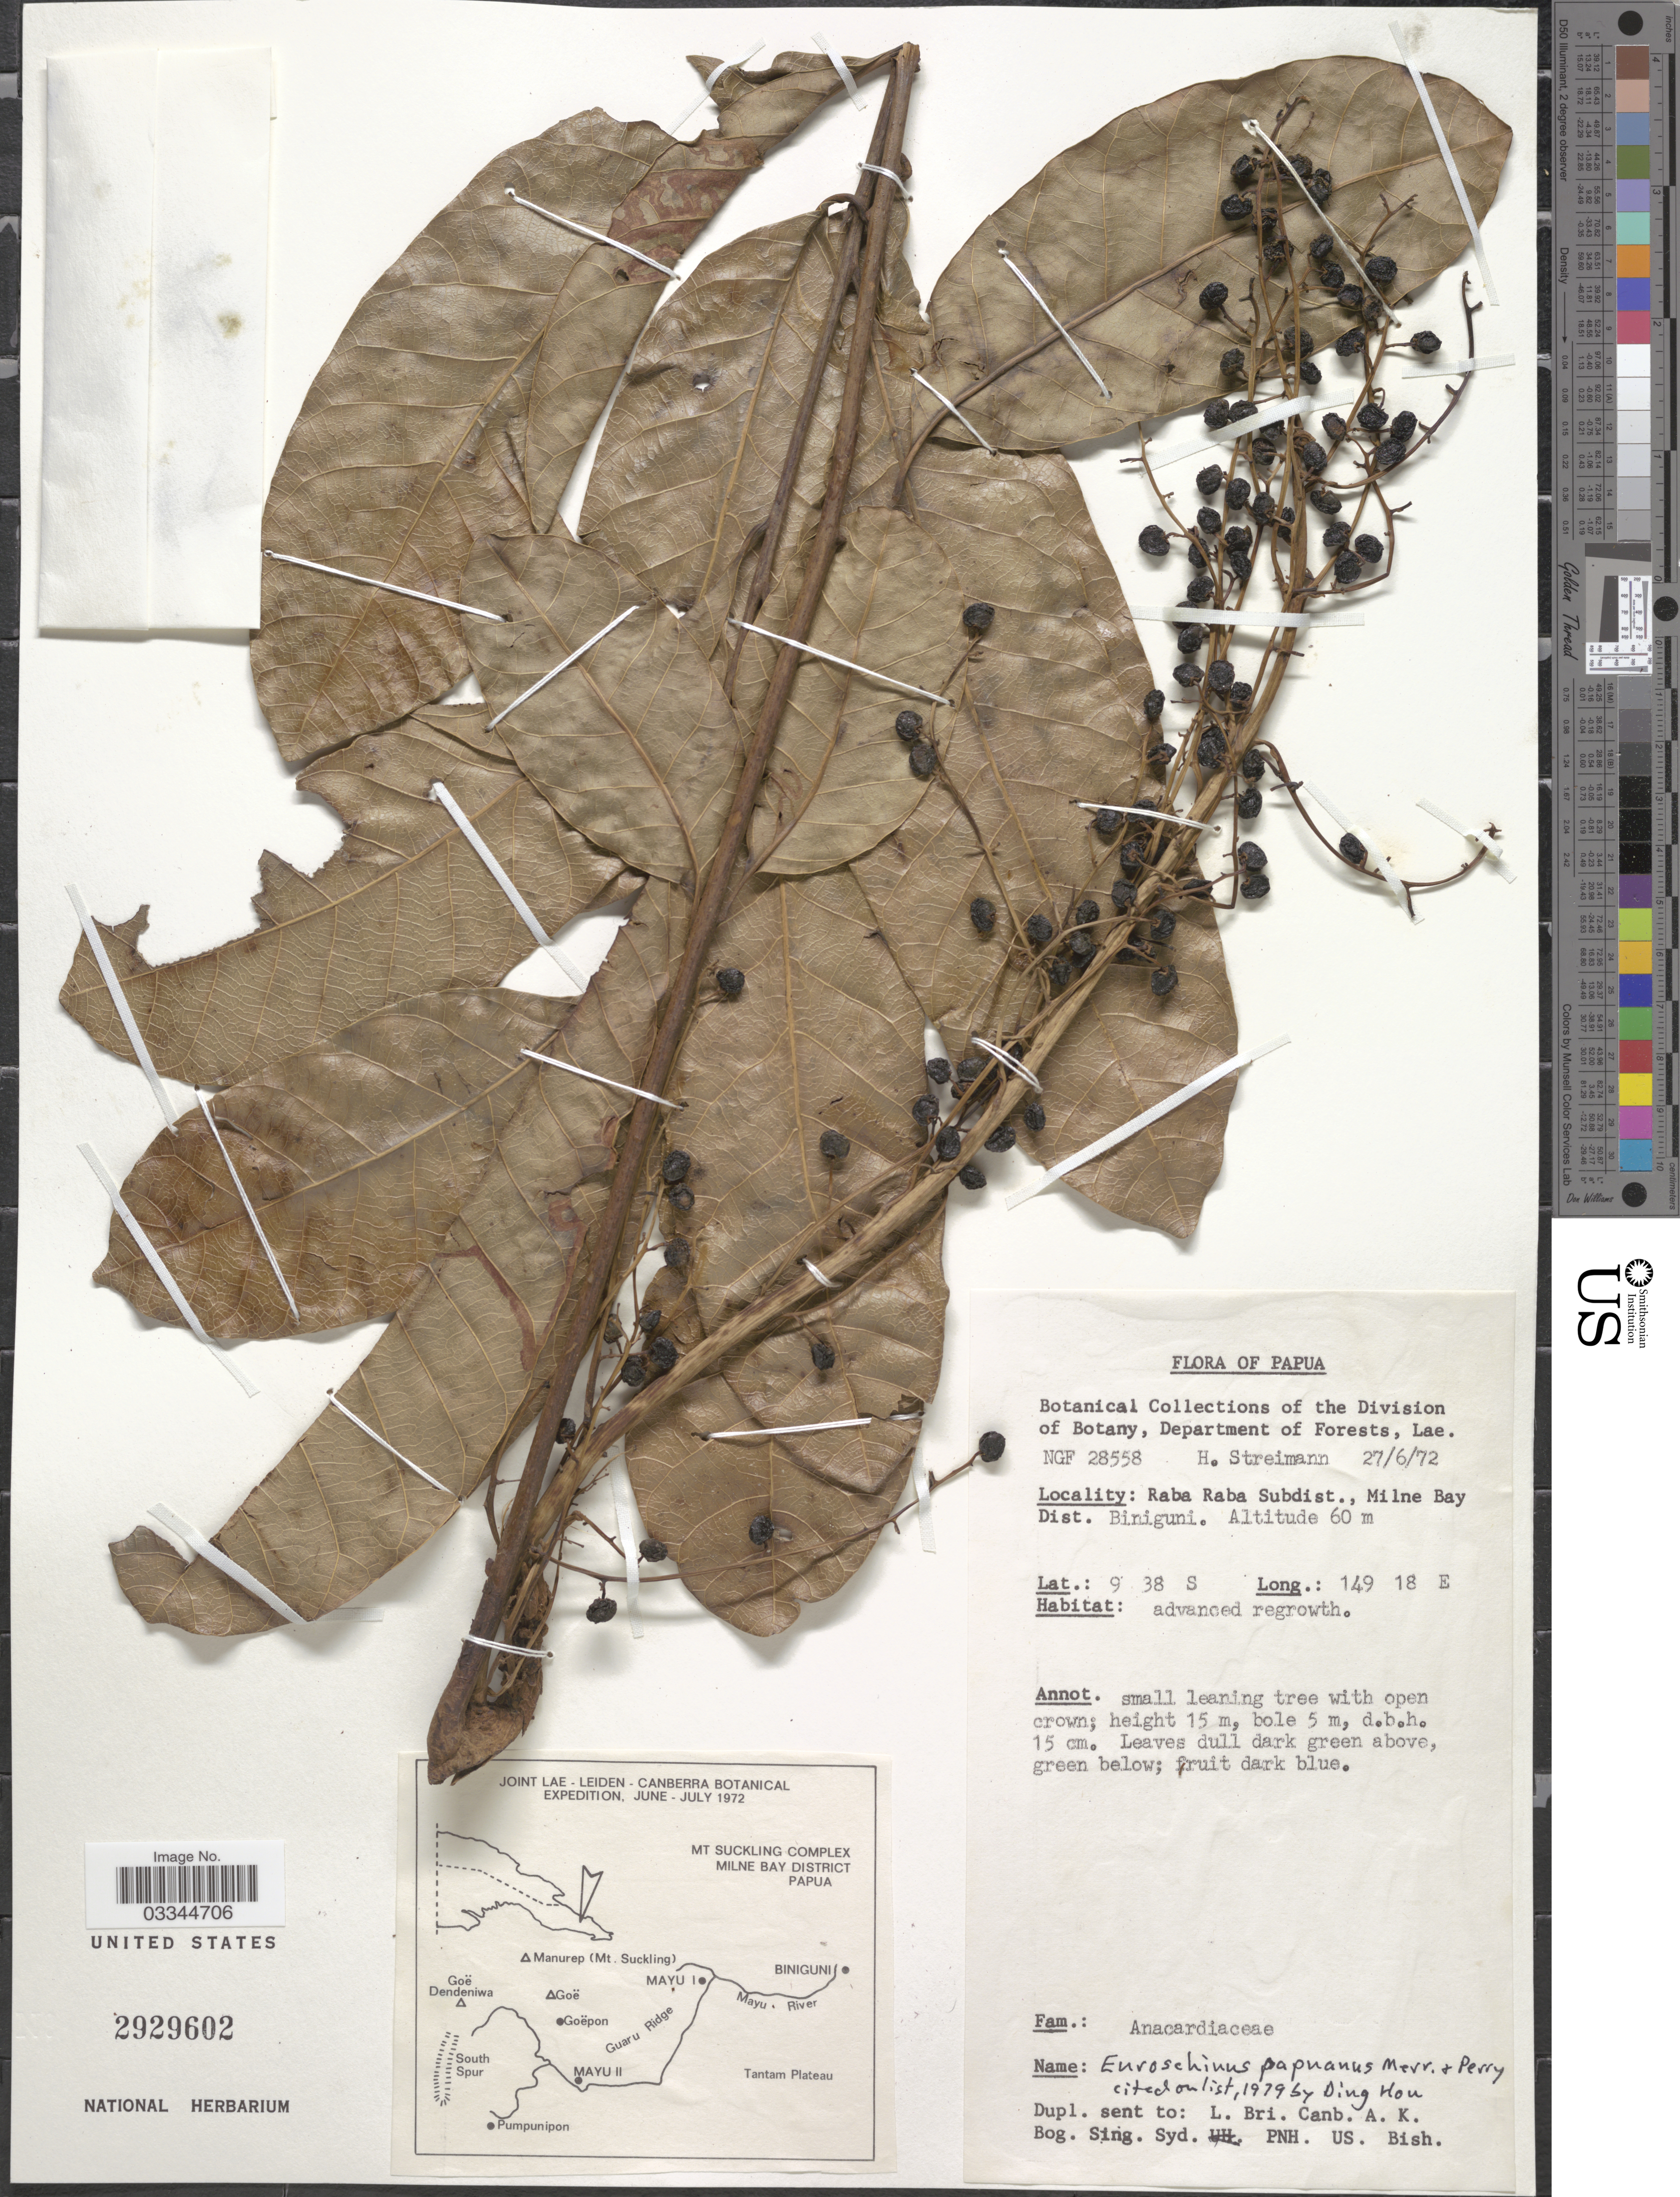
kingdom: Plantae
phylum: Tracheophyta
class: Magnoliopsida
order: Sapindales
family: Anacardiaceae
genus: Euroschinus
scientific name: Euroschinus papuanus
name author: Merr. & L.M. Perry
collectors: H. Streimann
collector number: NGF28558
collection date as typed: Transcribed d/m/y: 27/6/72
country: Papua New Guinea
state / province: Milne Bay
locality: Papua, Raba Raba Subdist., Milne Bay Dist. Biniguni.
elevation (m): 60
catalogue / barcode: US 2929602